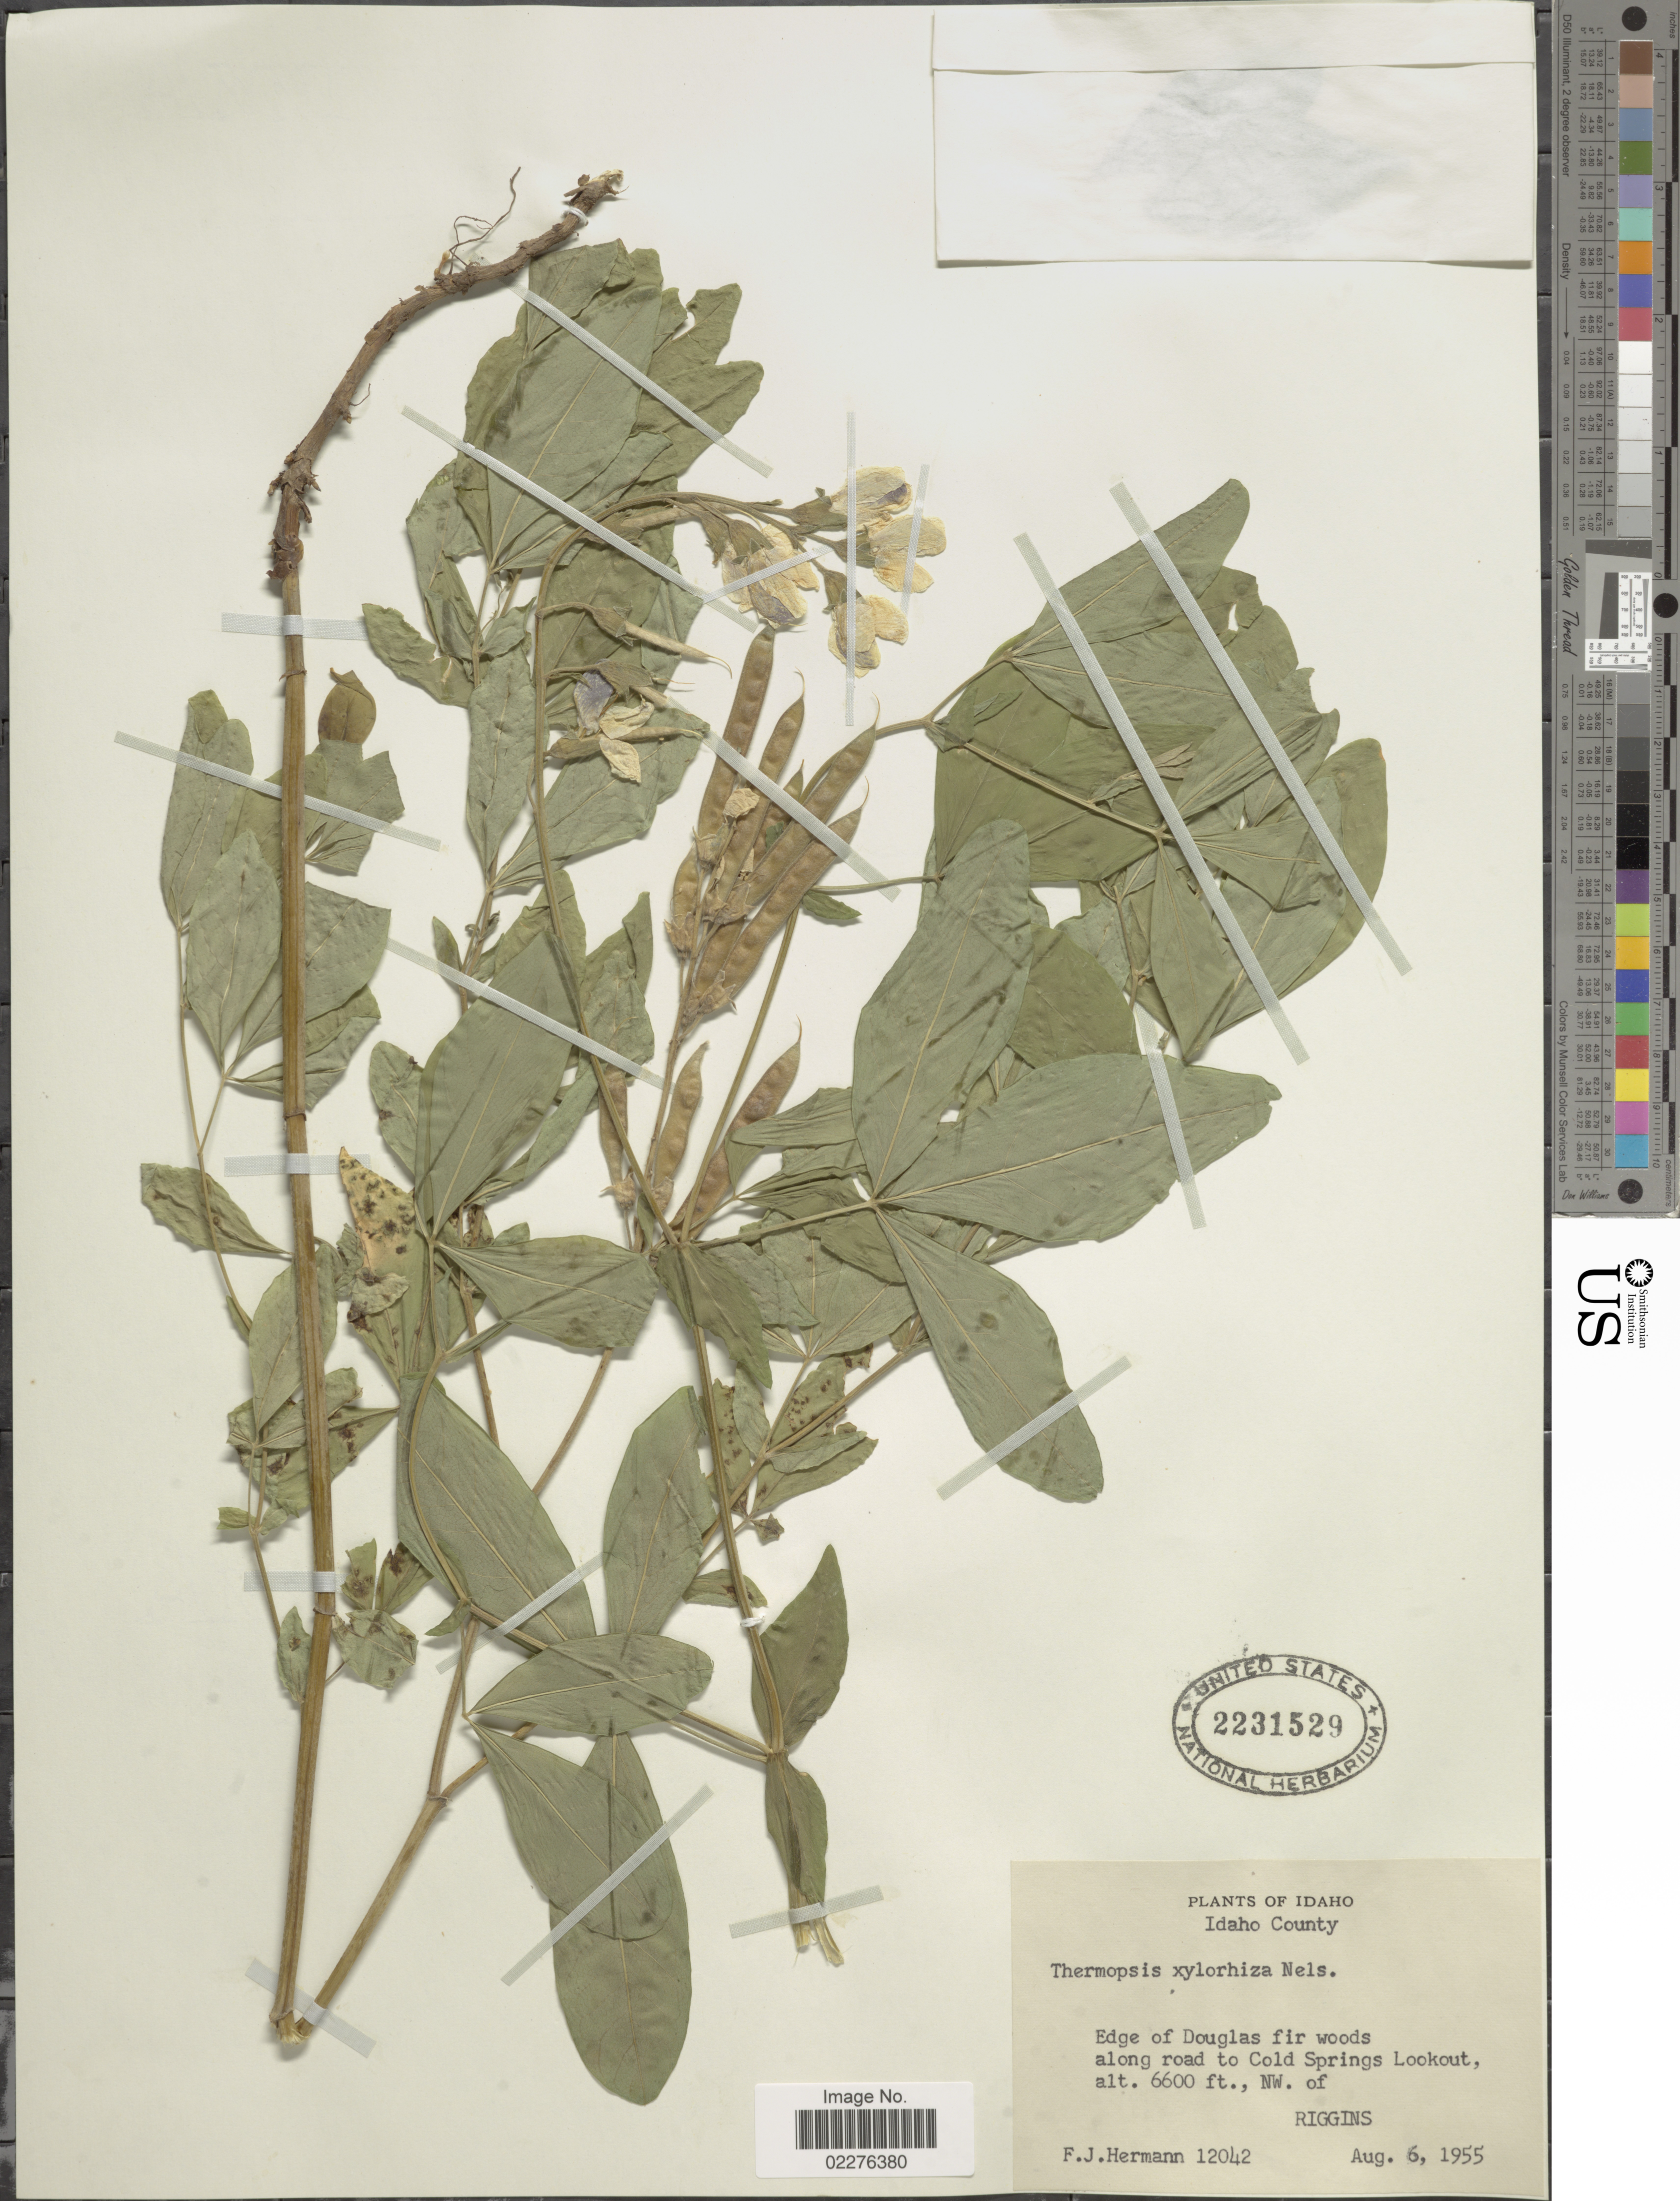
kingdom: Plantae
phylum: Tracheophyta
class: Magnoliopsida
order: Fabales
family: Fabaceae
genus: Thermopsis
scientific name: Thermopsis ovata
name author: Rydb.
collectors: F. J. Hermann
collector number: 12042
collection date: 1955-08-06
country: United States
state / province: Idaho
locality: Edge of Douglas fir woods along road to Cold Springs Lookout., NW of Riggins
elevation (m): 2012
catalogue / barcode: US 2231529